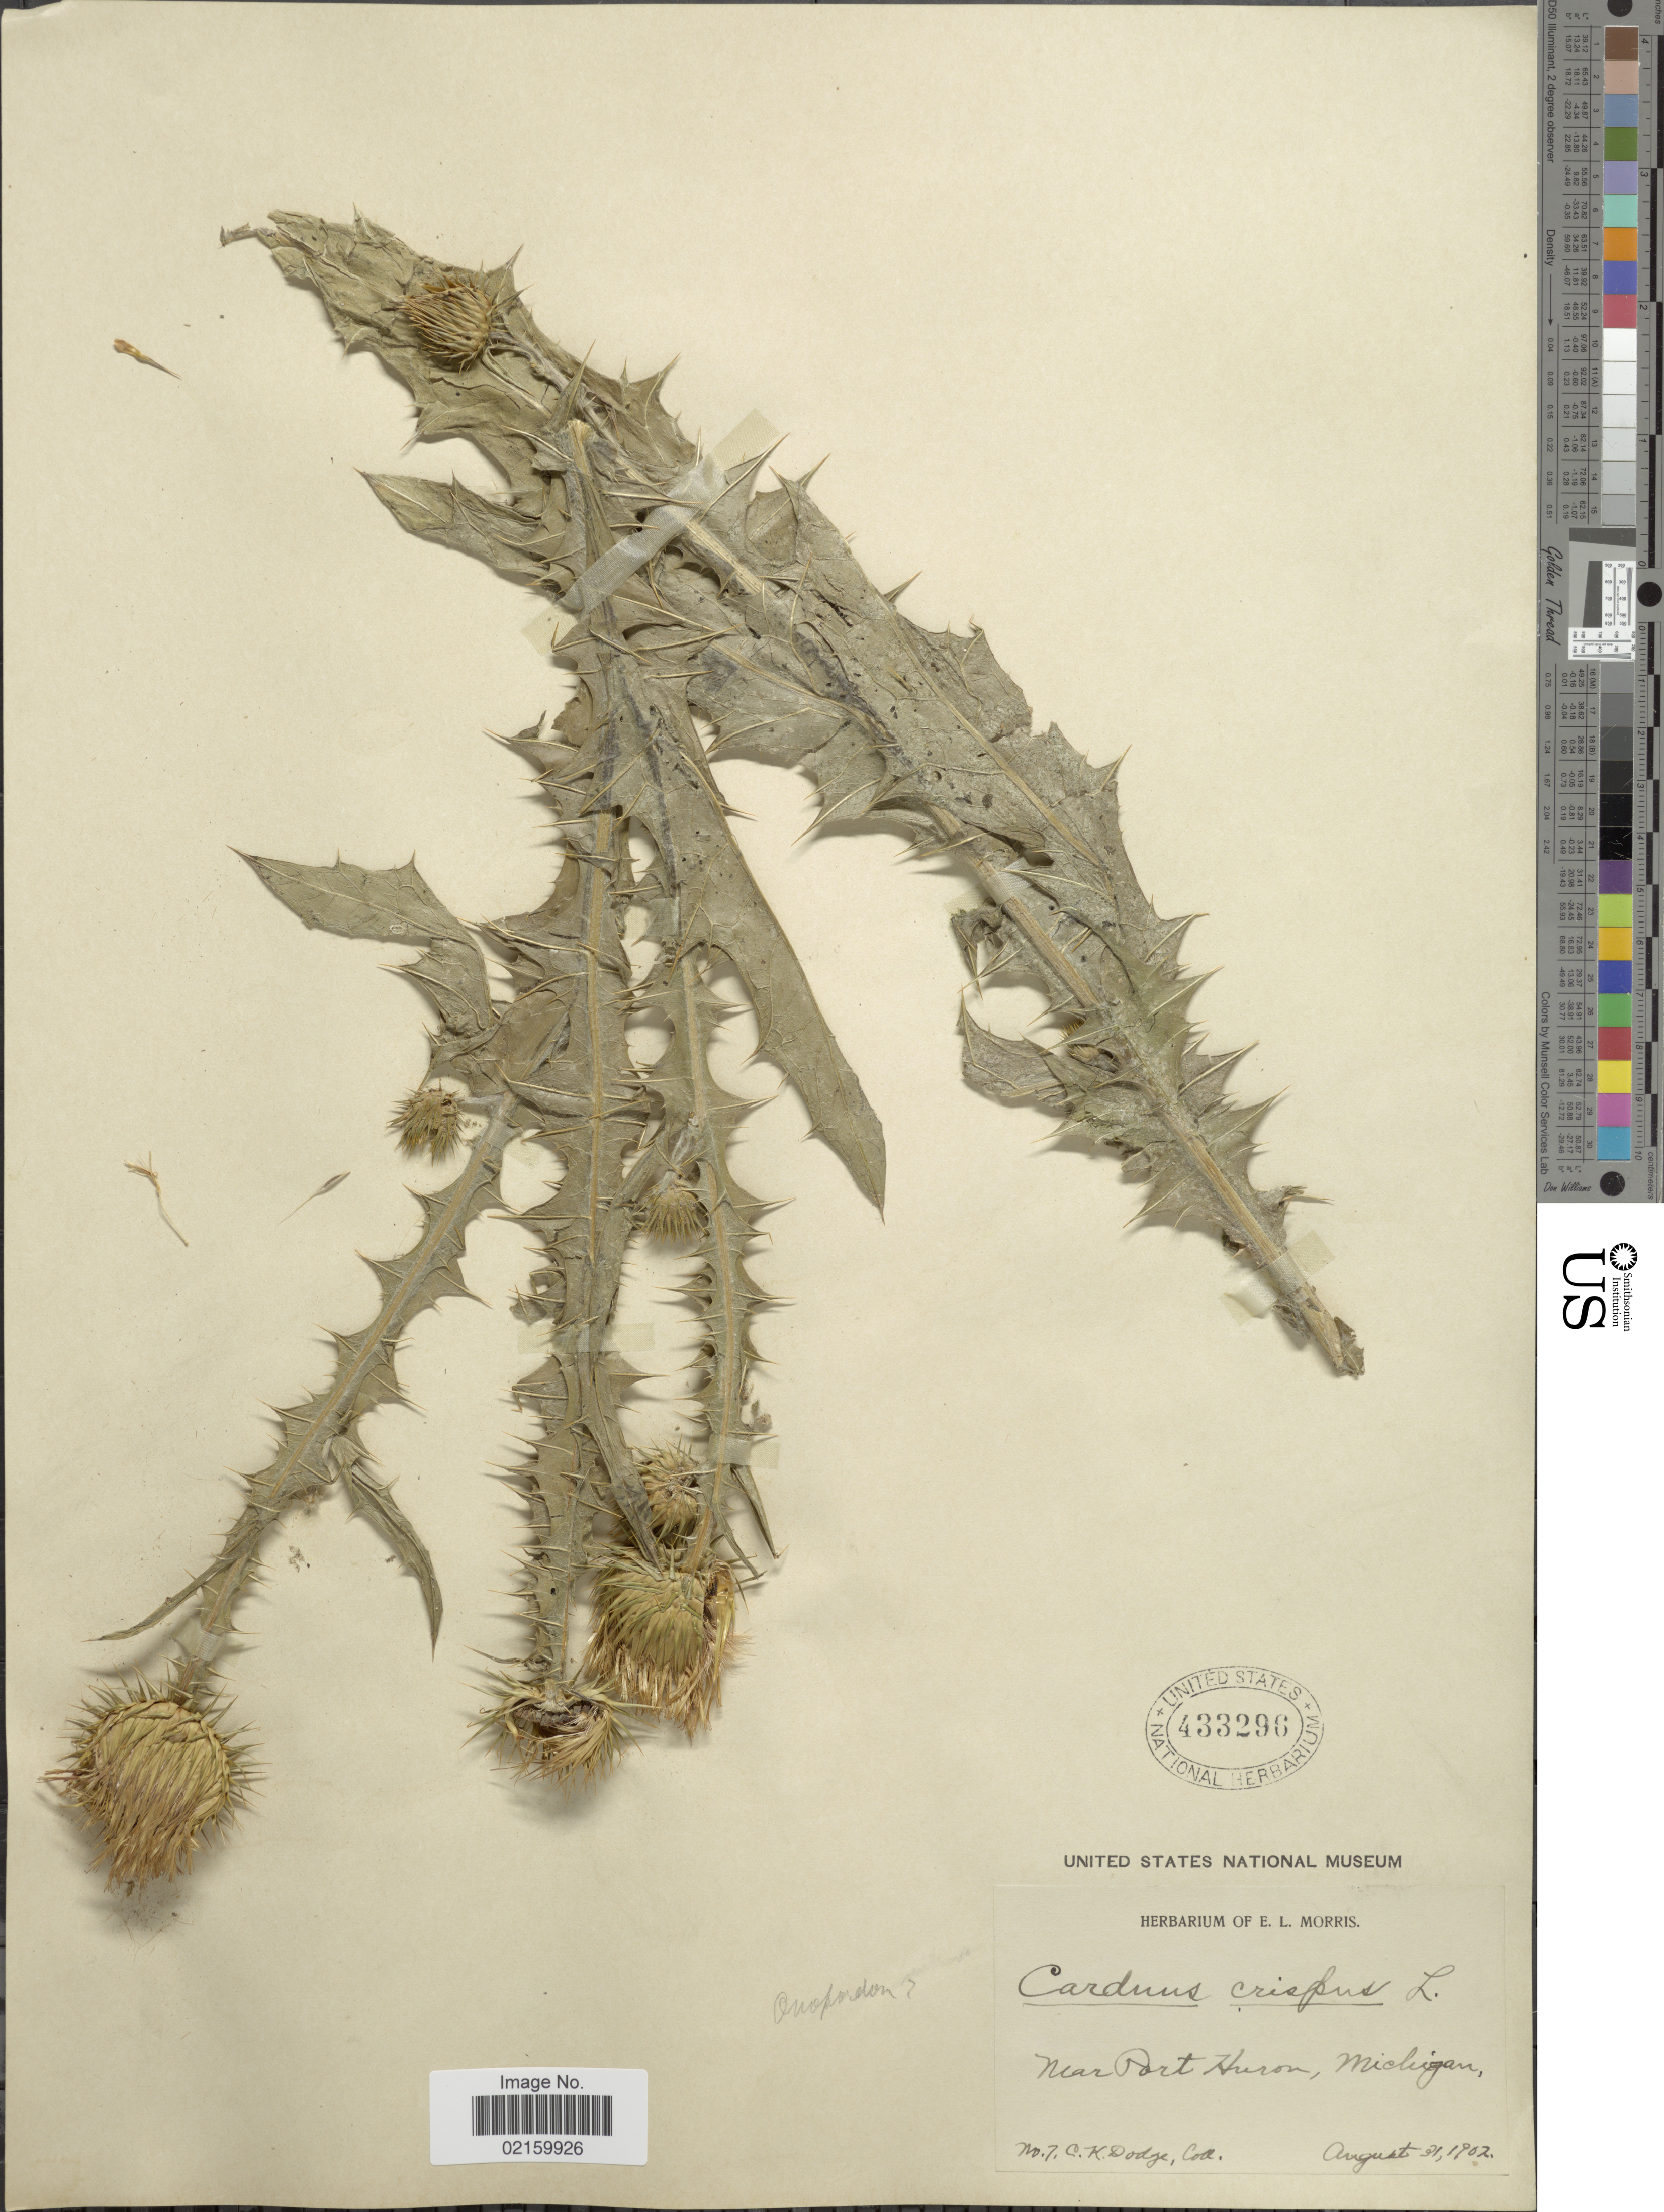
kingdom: Plantae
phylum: Tracheophyta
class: Magnoliopsida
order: Asterales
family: Asteraceae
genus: Onopordum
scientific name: Onopordum acanthium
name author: L.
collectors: C. Dodge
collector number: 7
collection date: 1902-08-31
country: United States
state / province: Michigan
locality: Near Port Huron, Michigan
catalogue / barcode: US 433296